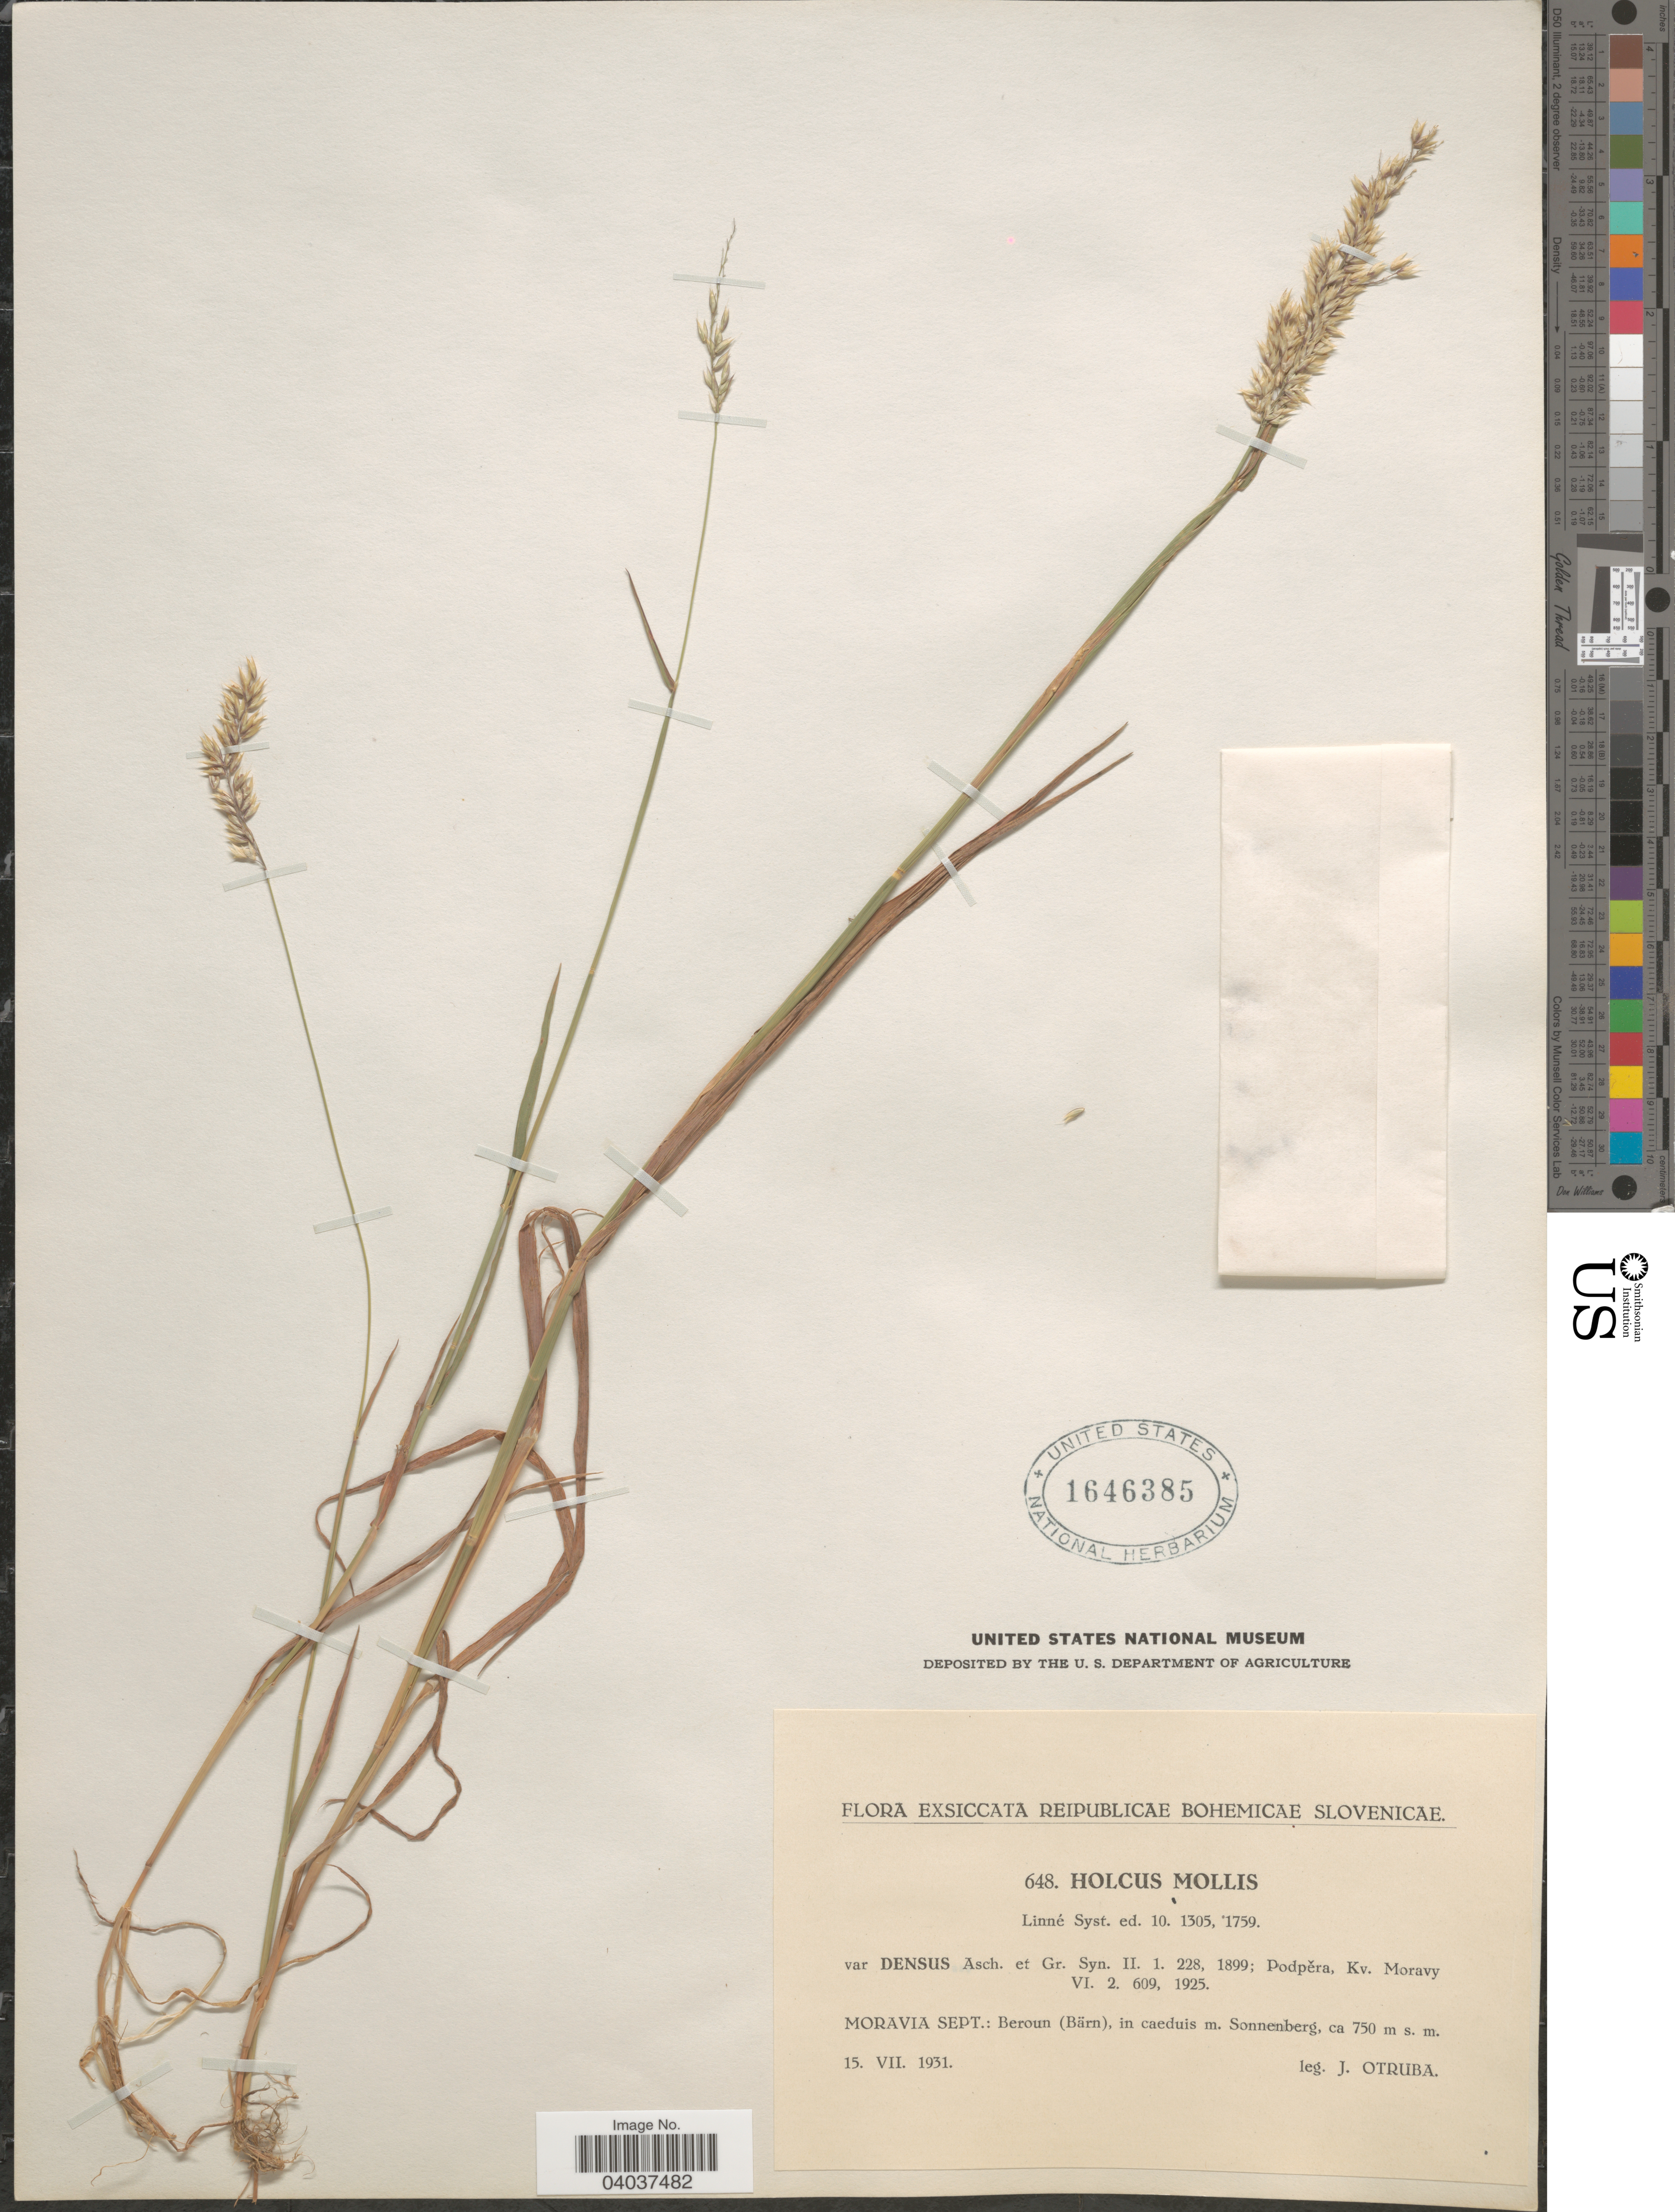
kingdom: Plantae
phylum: Tracheophyta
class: Liliopsida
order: Poales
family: Poaceae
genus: Holcus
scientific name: Holcus mollis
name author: L.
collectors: J. Otruba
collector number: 648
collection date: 1931-07-15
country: Czechia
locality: Moravia Sept.: Beroun (Bärn), in caeduis m. Sonnenberg.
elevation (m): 750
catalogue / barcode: US 1646385